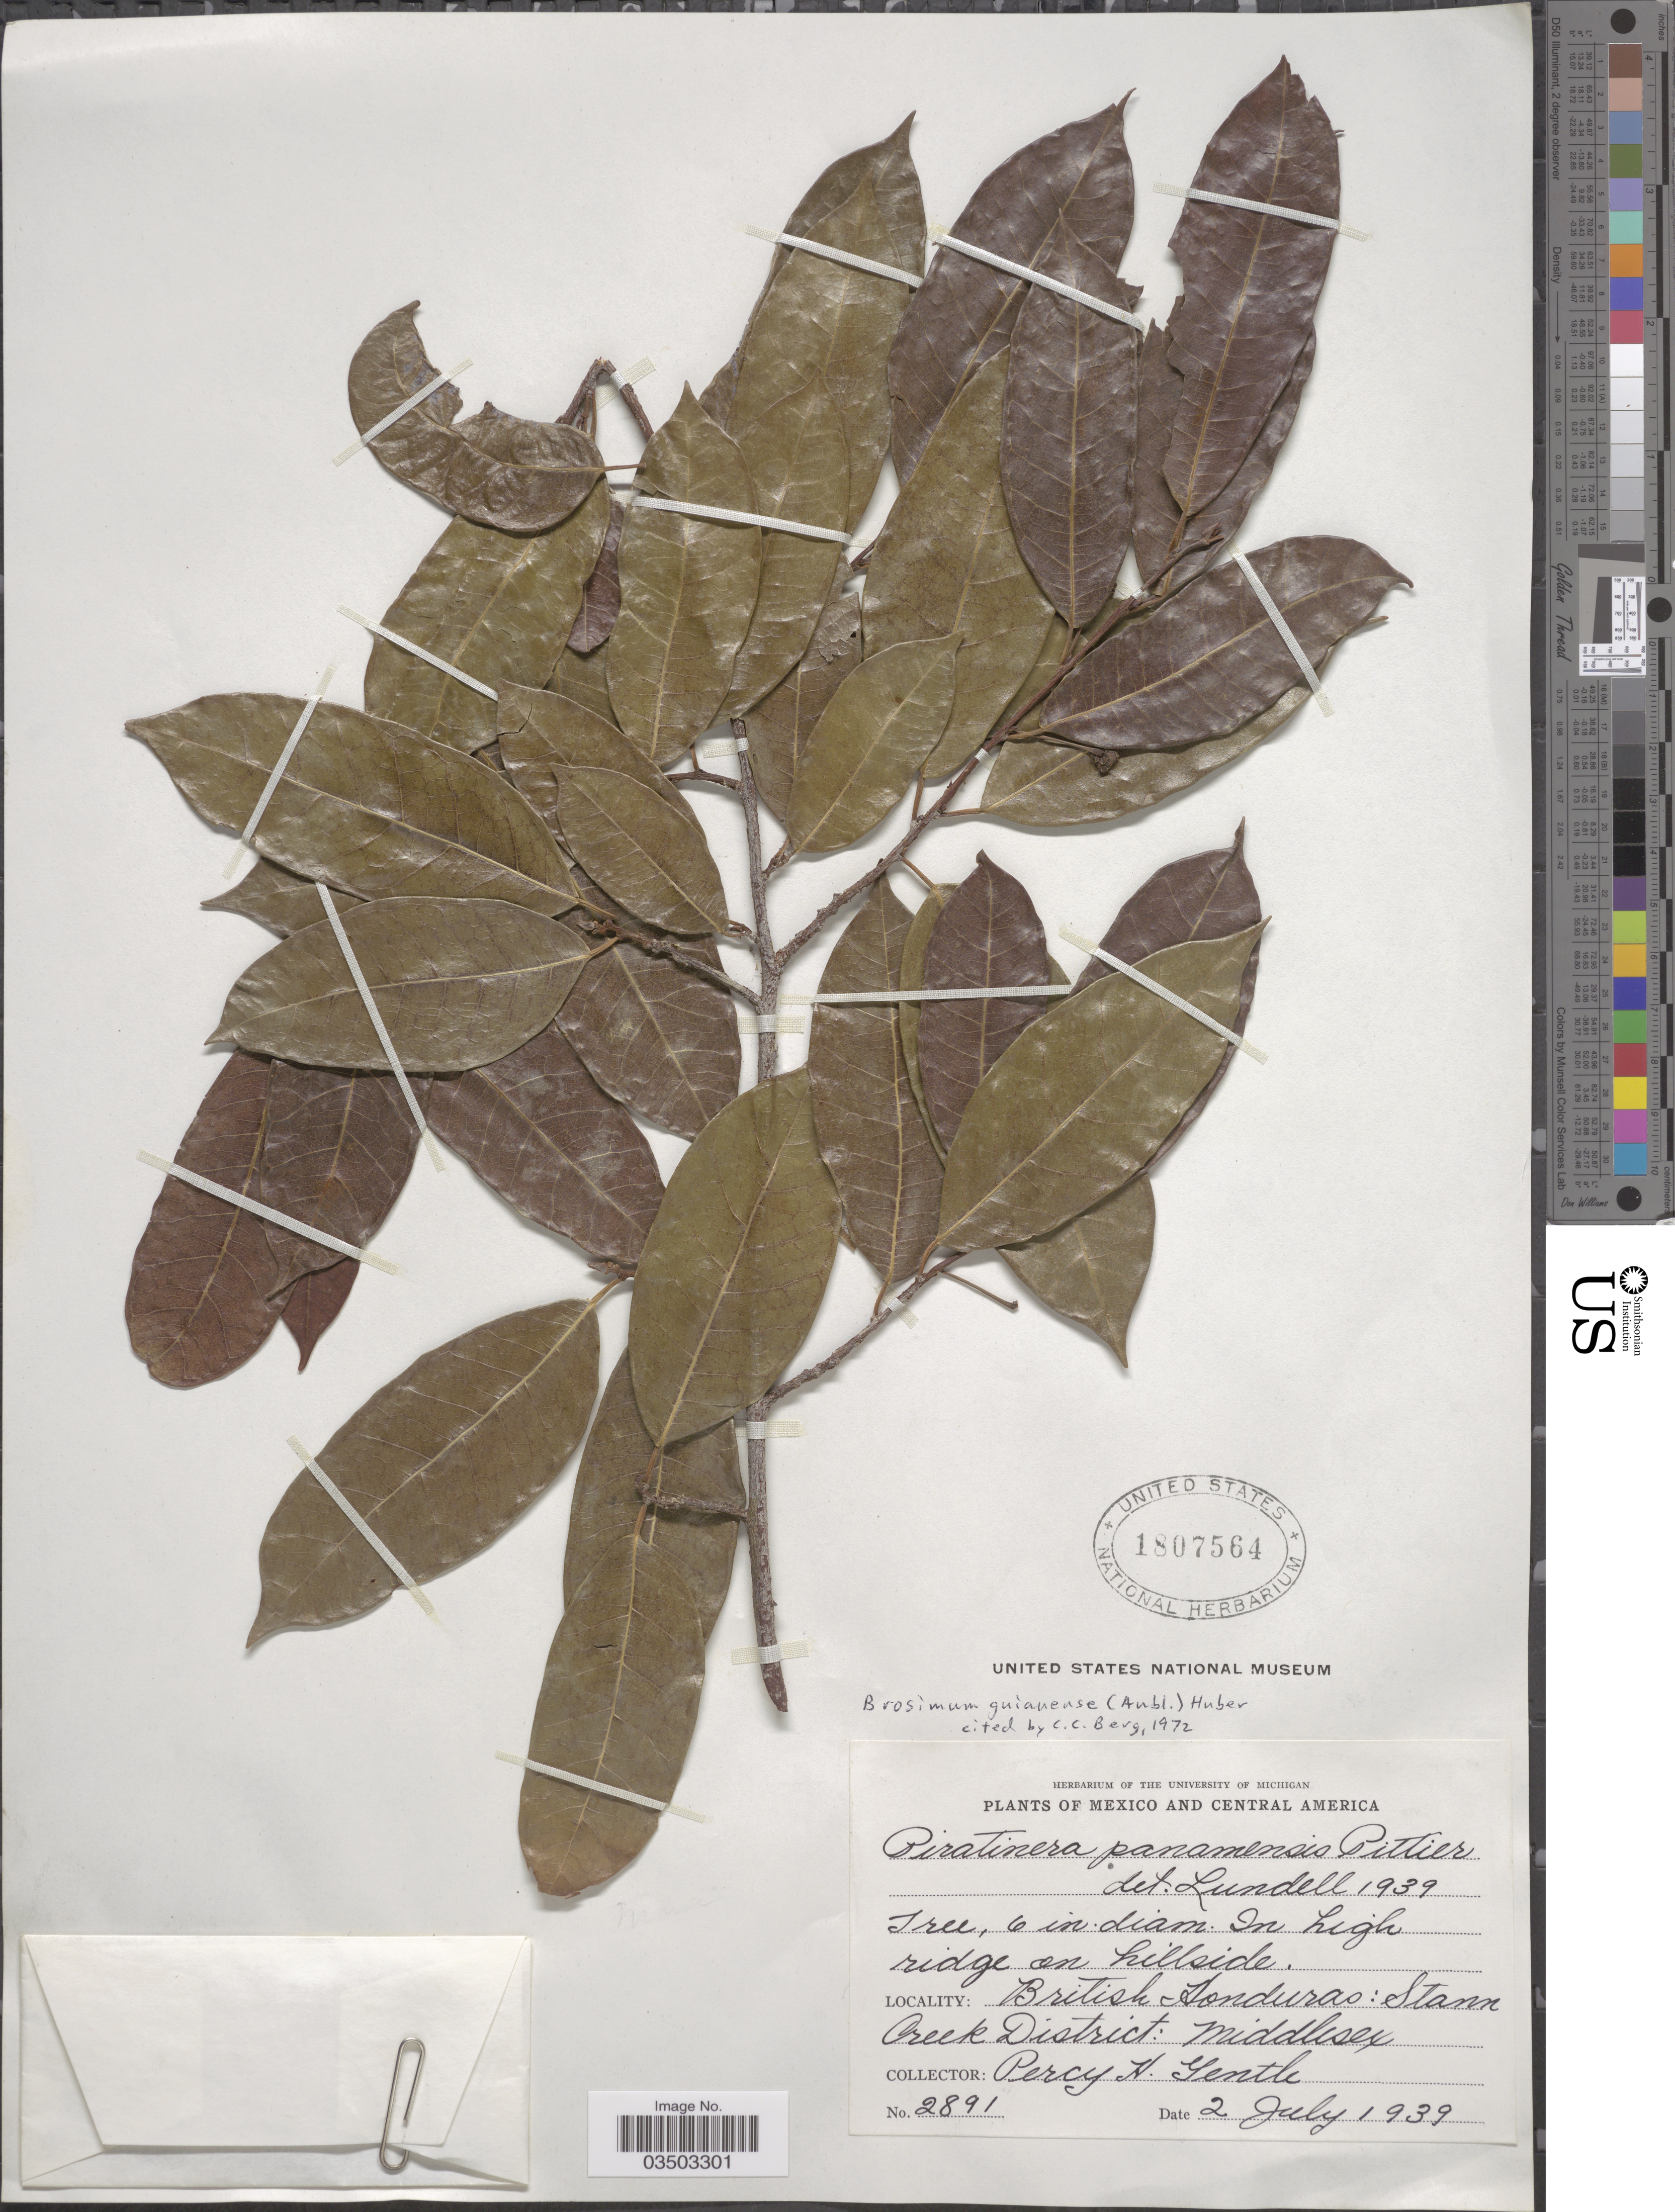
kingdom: Plantae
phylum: Tracheophyta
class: Magnoliopsida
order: Rosales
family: Moraceae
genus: Brosimum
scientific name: Brosimum guianense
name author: (Aubl.) Huber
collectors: P. H. Gentle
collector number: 2891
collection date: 1939-07-02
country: Belize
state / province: Stann Creek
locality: Mexico and Central America. In high ridge on hillside. British Honduras: Stann Creek District: Middlesex.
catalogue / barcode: US 1807564